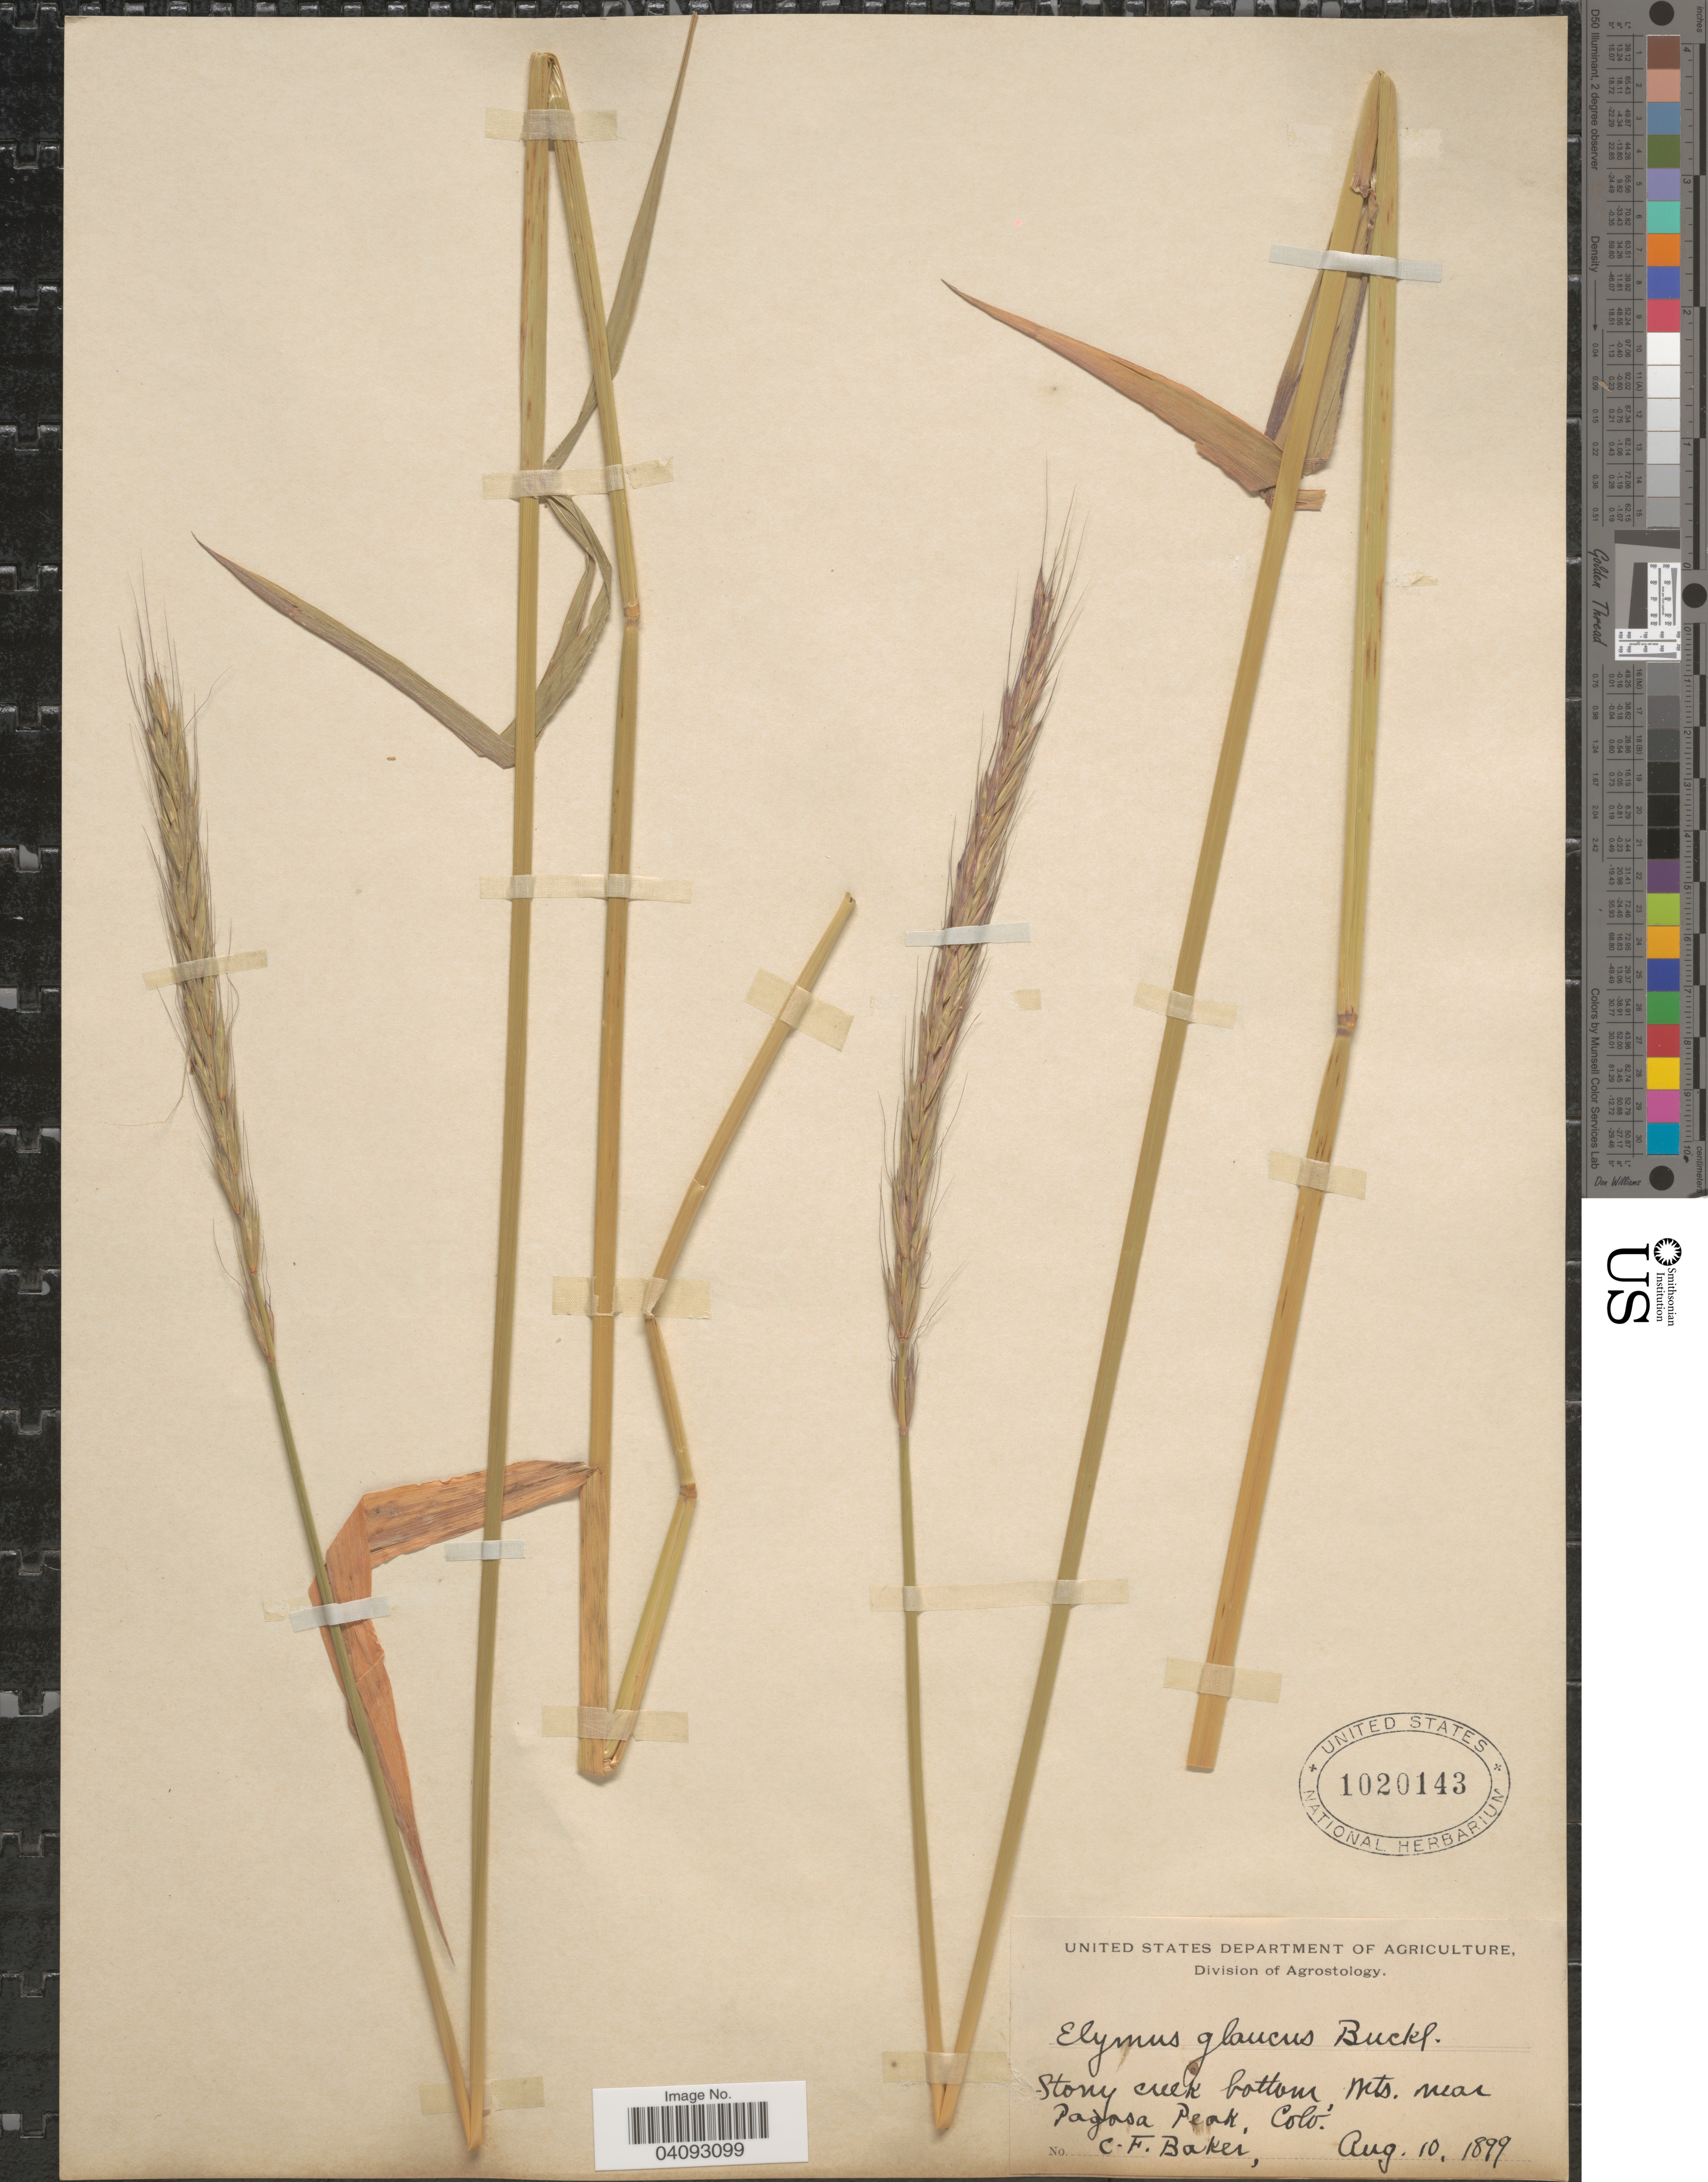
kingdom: Plantae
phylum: Tracheophyta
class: Liliopsida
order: Poales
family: Poaceae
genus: Elymus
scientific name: Elymus glaucus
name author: Buckley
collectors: C. F. Baker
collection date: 1899-08-10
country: United States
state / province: Colorado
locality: Stony creek bottom, mts. near Pagosa Peak.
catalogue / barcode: US 1020143